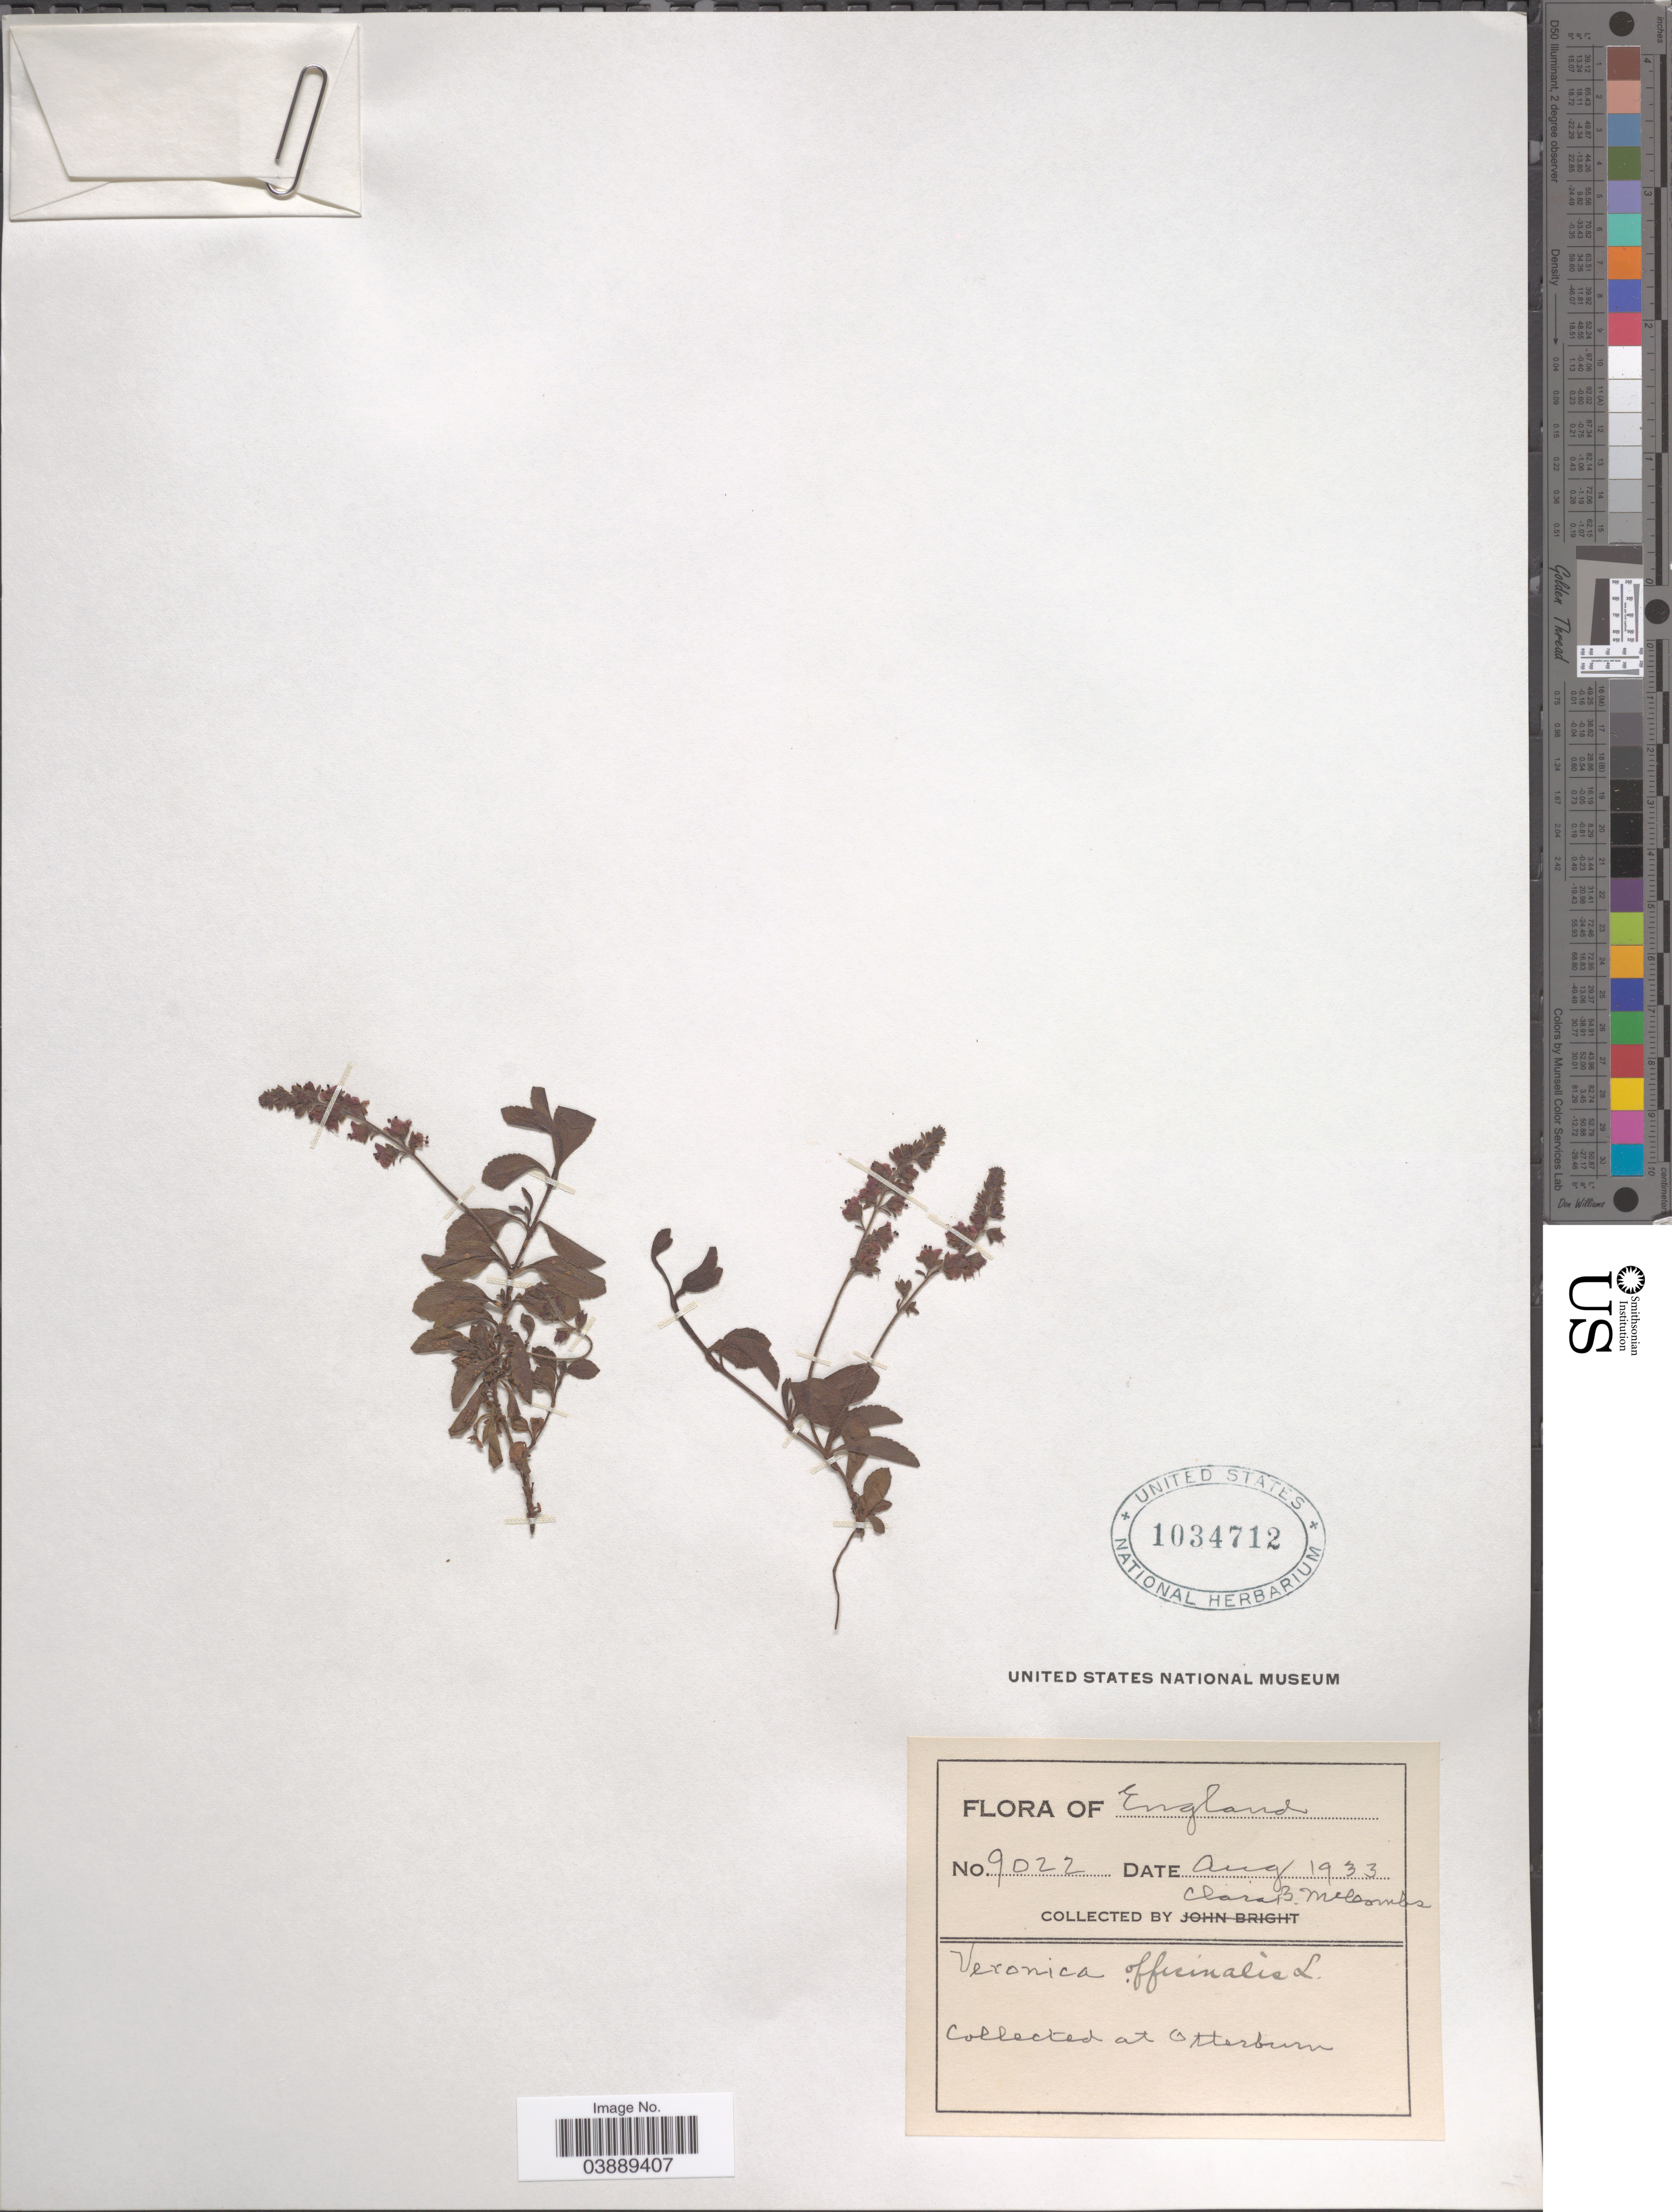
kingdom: Plantae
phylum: Tracheophyta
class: Magnoliopsida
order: Lamiales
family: Plantaginaceae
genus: Veronica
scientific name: Veronica officinalis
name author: L.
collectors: C. Mccombs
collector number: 9022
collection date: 1933-08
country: United Kingdom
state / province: England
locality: Otterburn.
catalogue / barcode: US 1034712